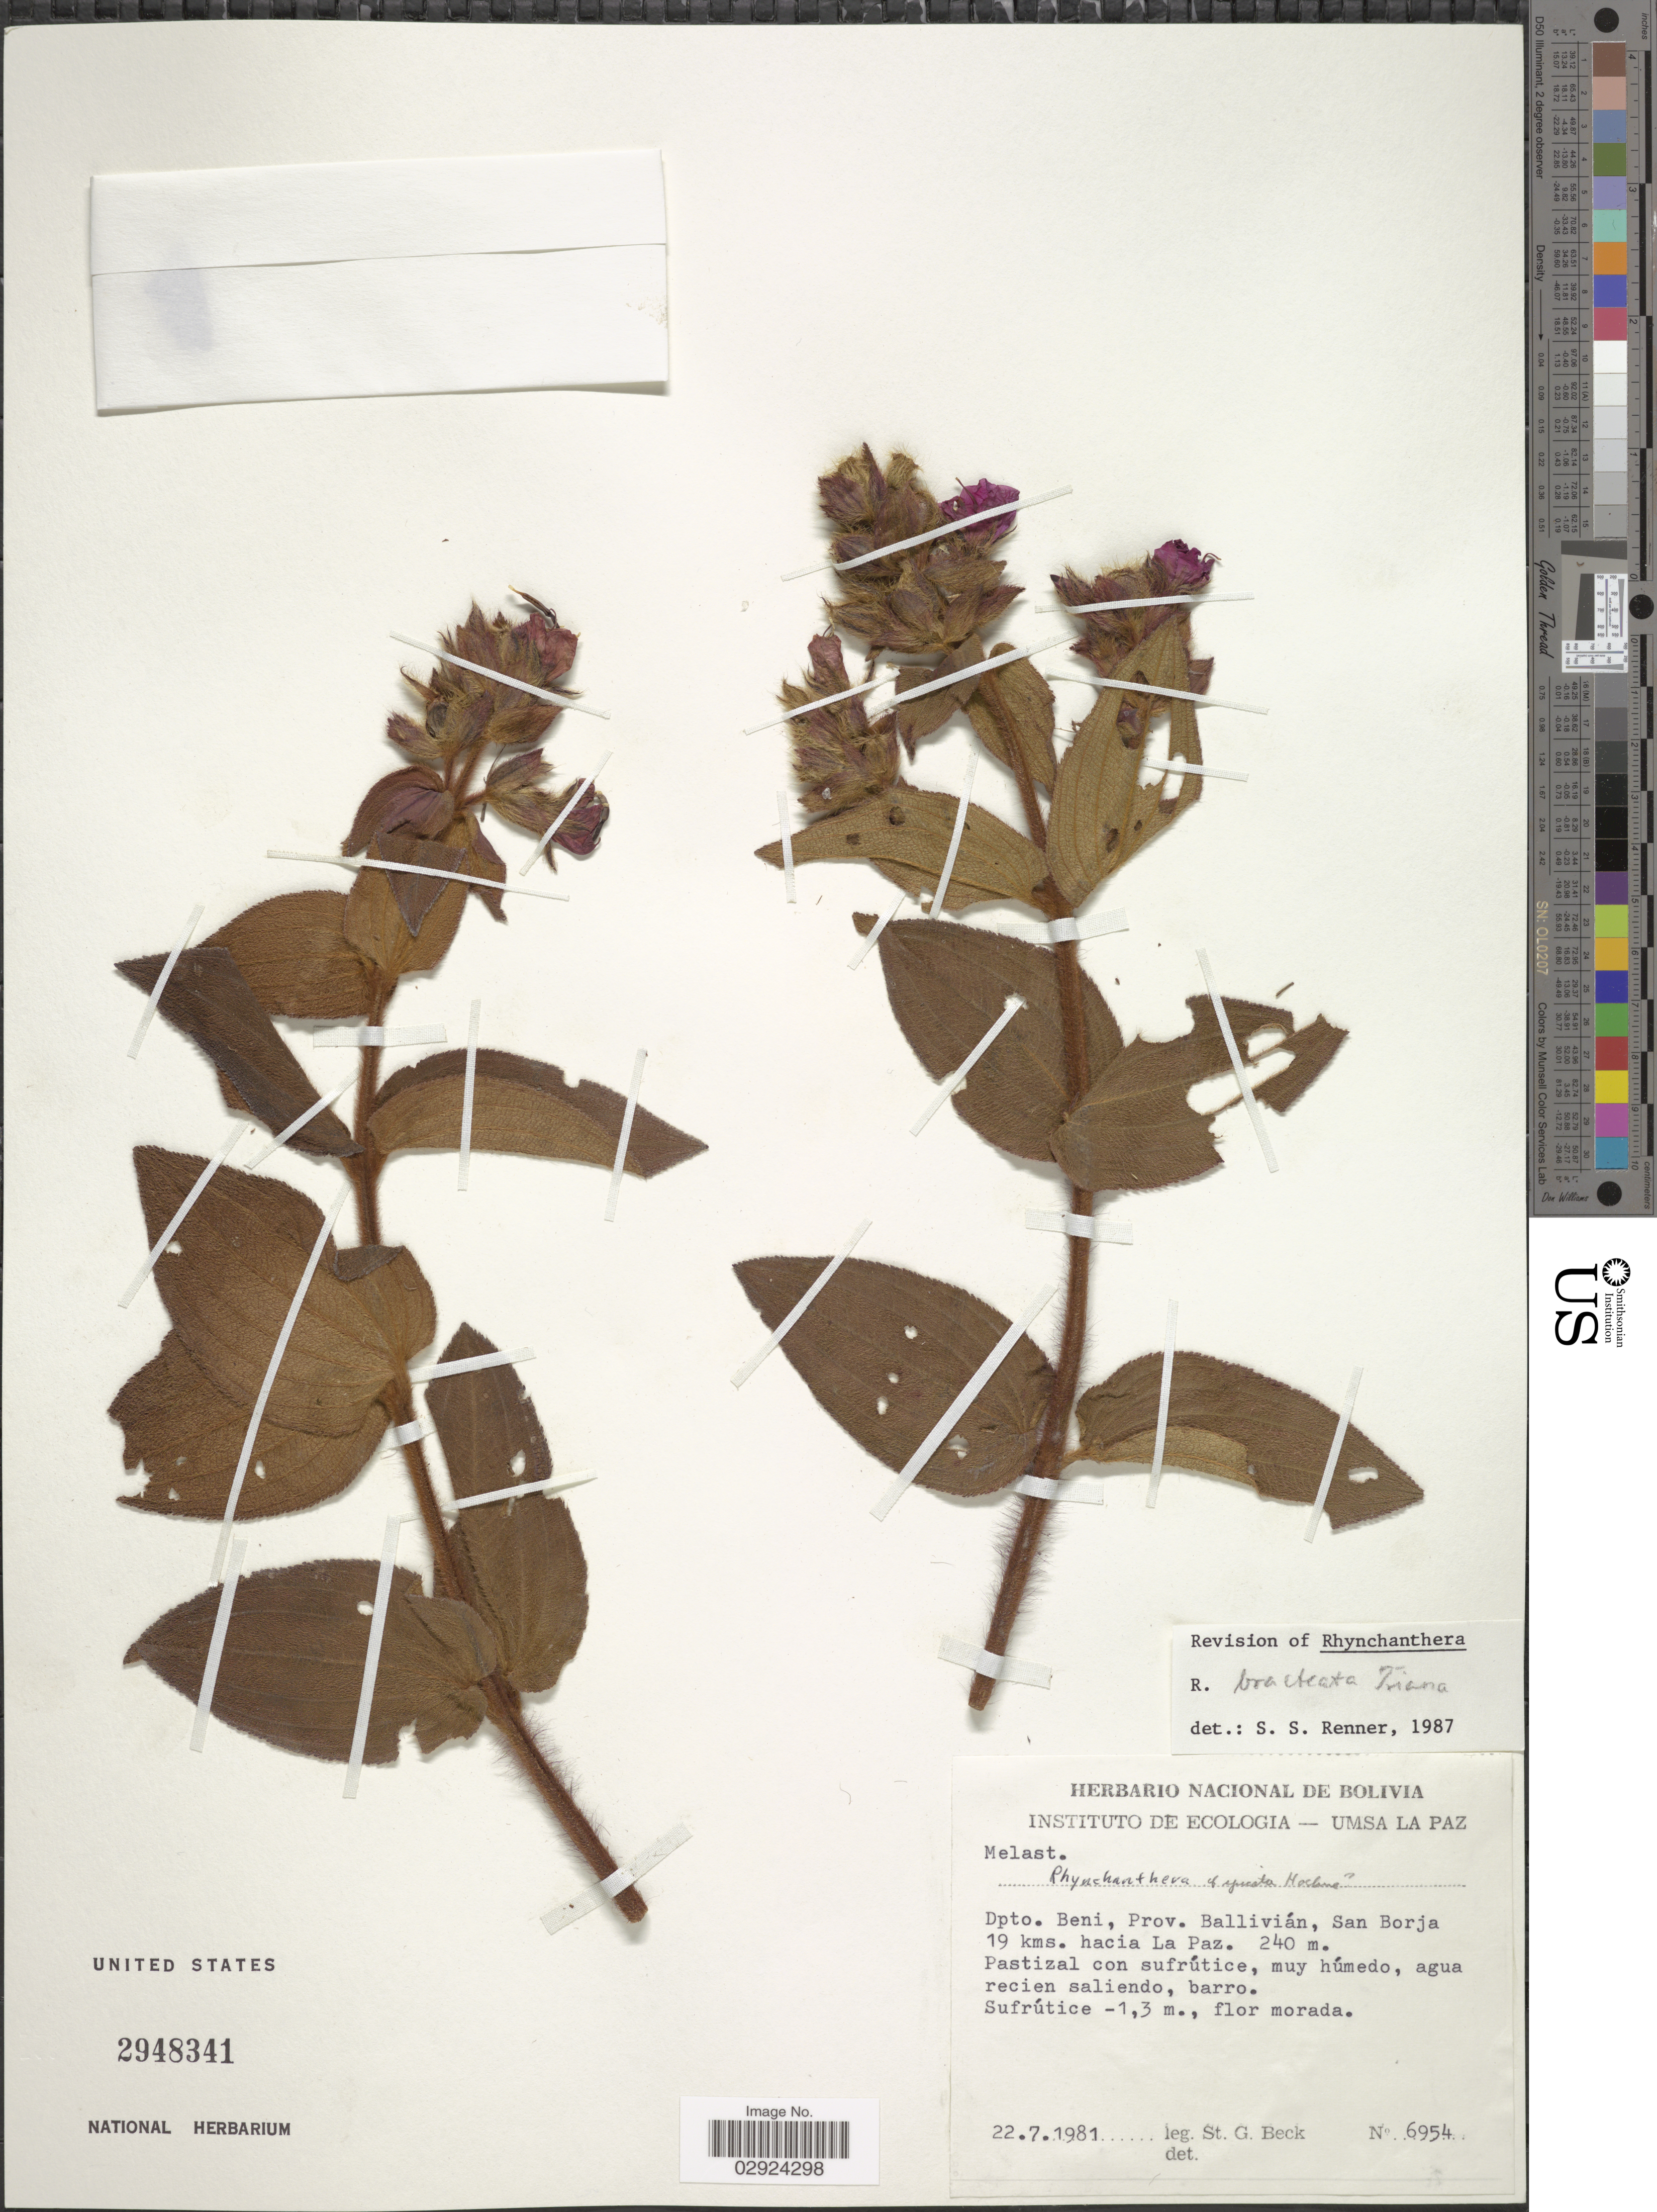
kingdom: Plantae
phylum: Tracheophyta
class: Magnoliopsida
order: Myrtales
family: Melastomataceae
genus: Rhynchanthera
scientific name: Rhynchanthera bracteata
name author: Triana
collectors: S. G. Beck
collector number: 6954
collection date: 1981-07-22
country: Bolivia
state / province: Beni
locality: Dpto. Beni, Prov. Ballivián, San Borja 19 kms. hacia La Paz.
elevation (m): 240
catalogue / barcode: US 2948341